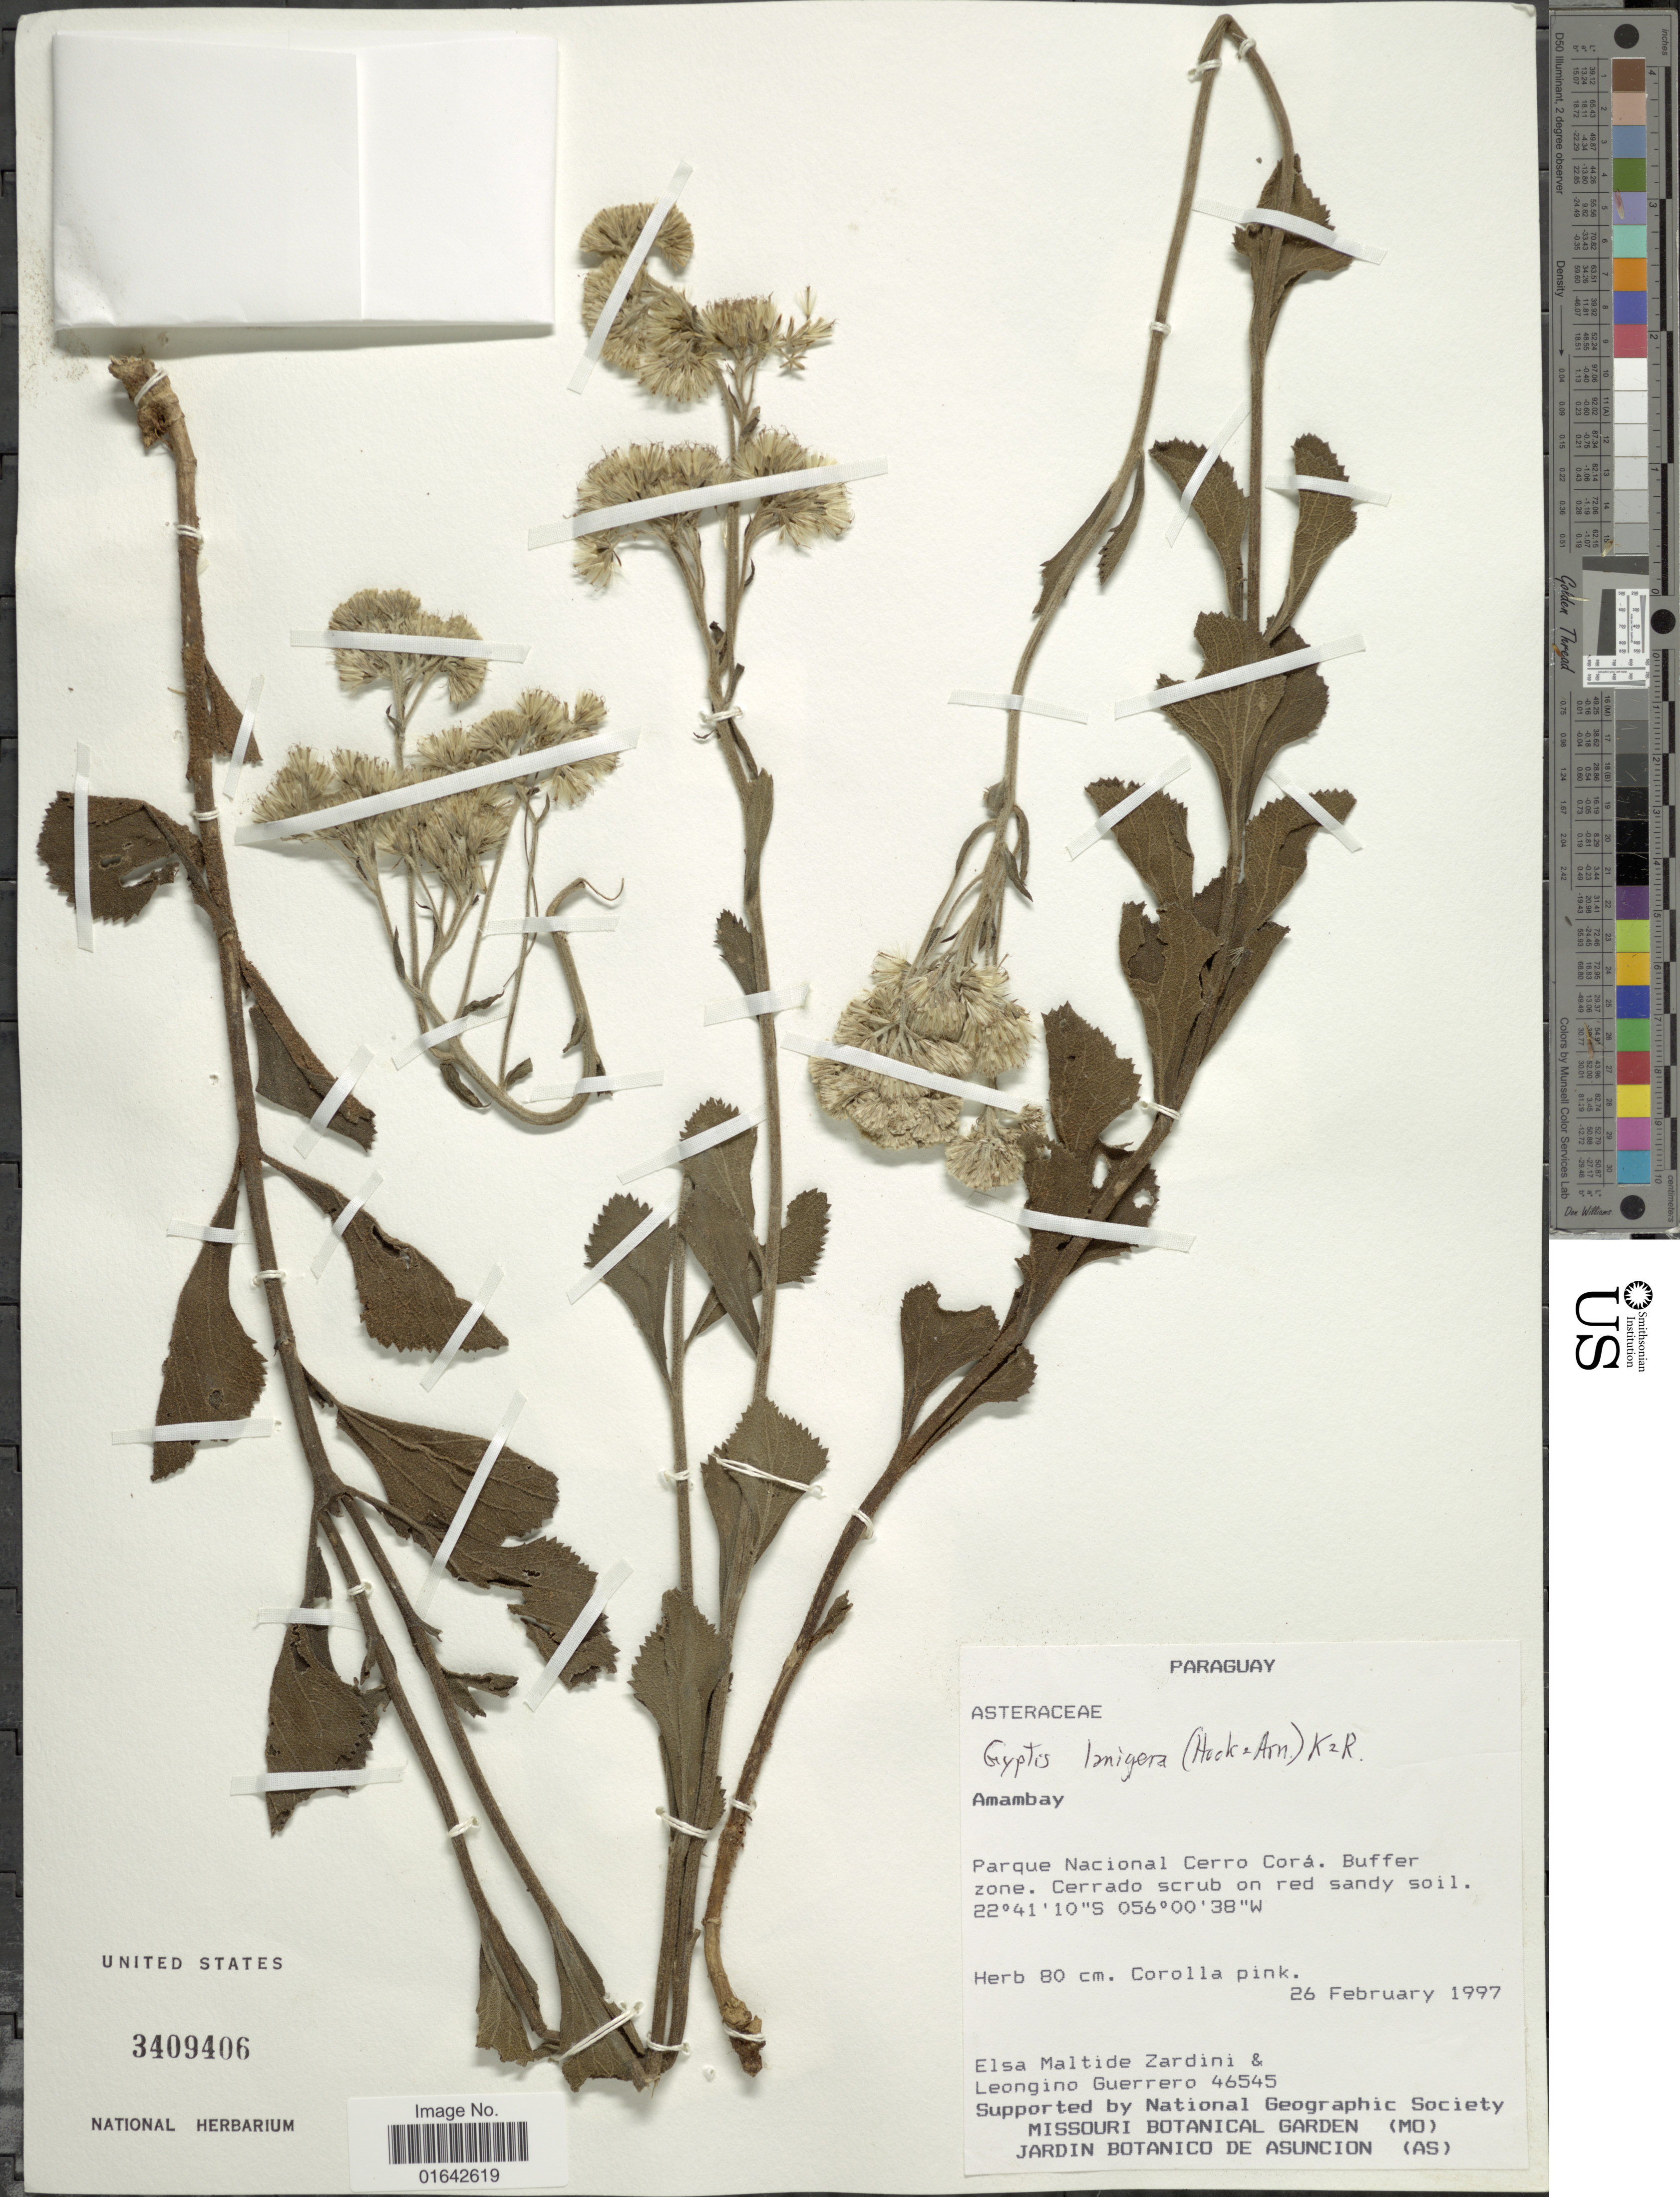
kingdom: Plantae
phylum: Tracheophyta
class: Magnoliopsida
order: Asterales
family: Asteraceae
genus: Gyptis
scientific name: Gyptis lanigera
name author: (Hook. & Arn.) R.M. King & H. Rob.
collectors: E. M. Zardini & L. Guerrero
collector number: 46545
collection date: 1997-02-26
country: Paraguay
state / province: Amambay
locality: Amambay, Parque Nacional Cerro Cora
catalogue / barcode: US 3409406